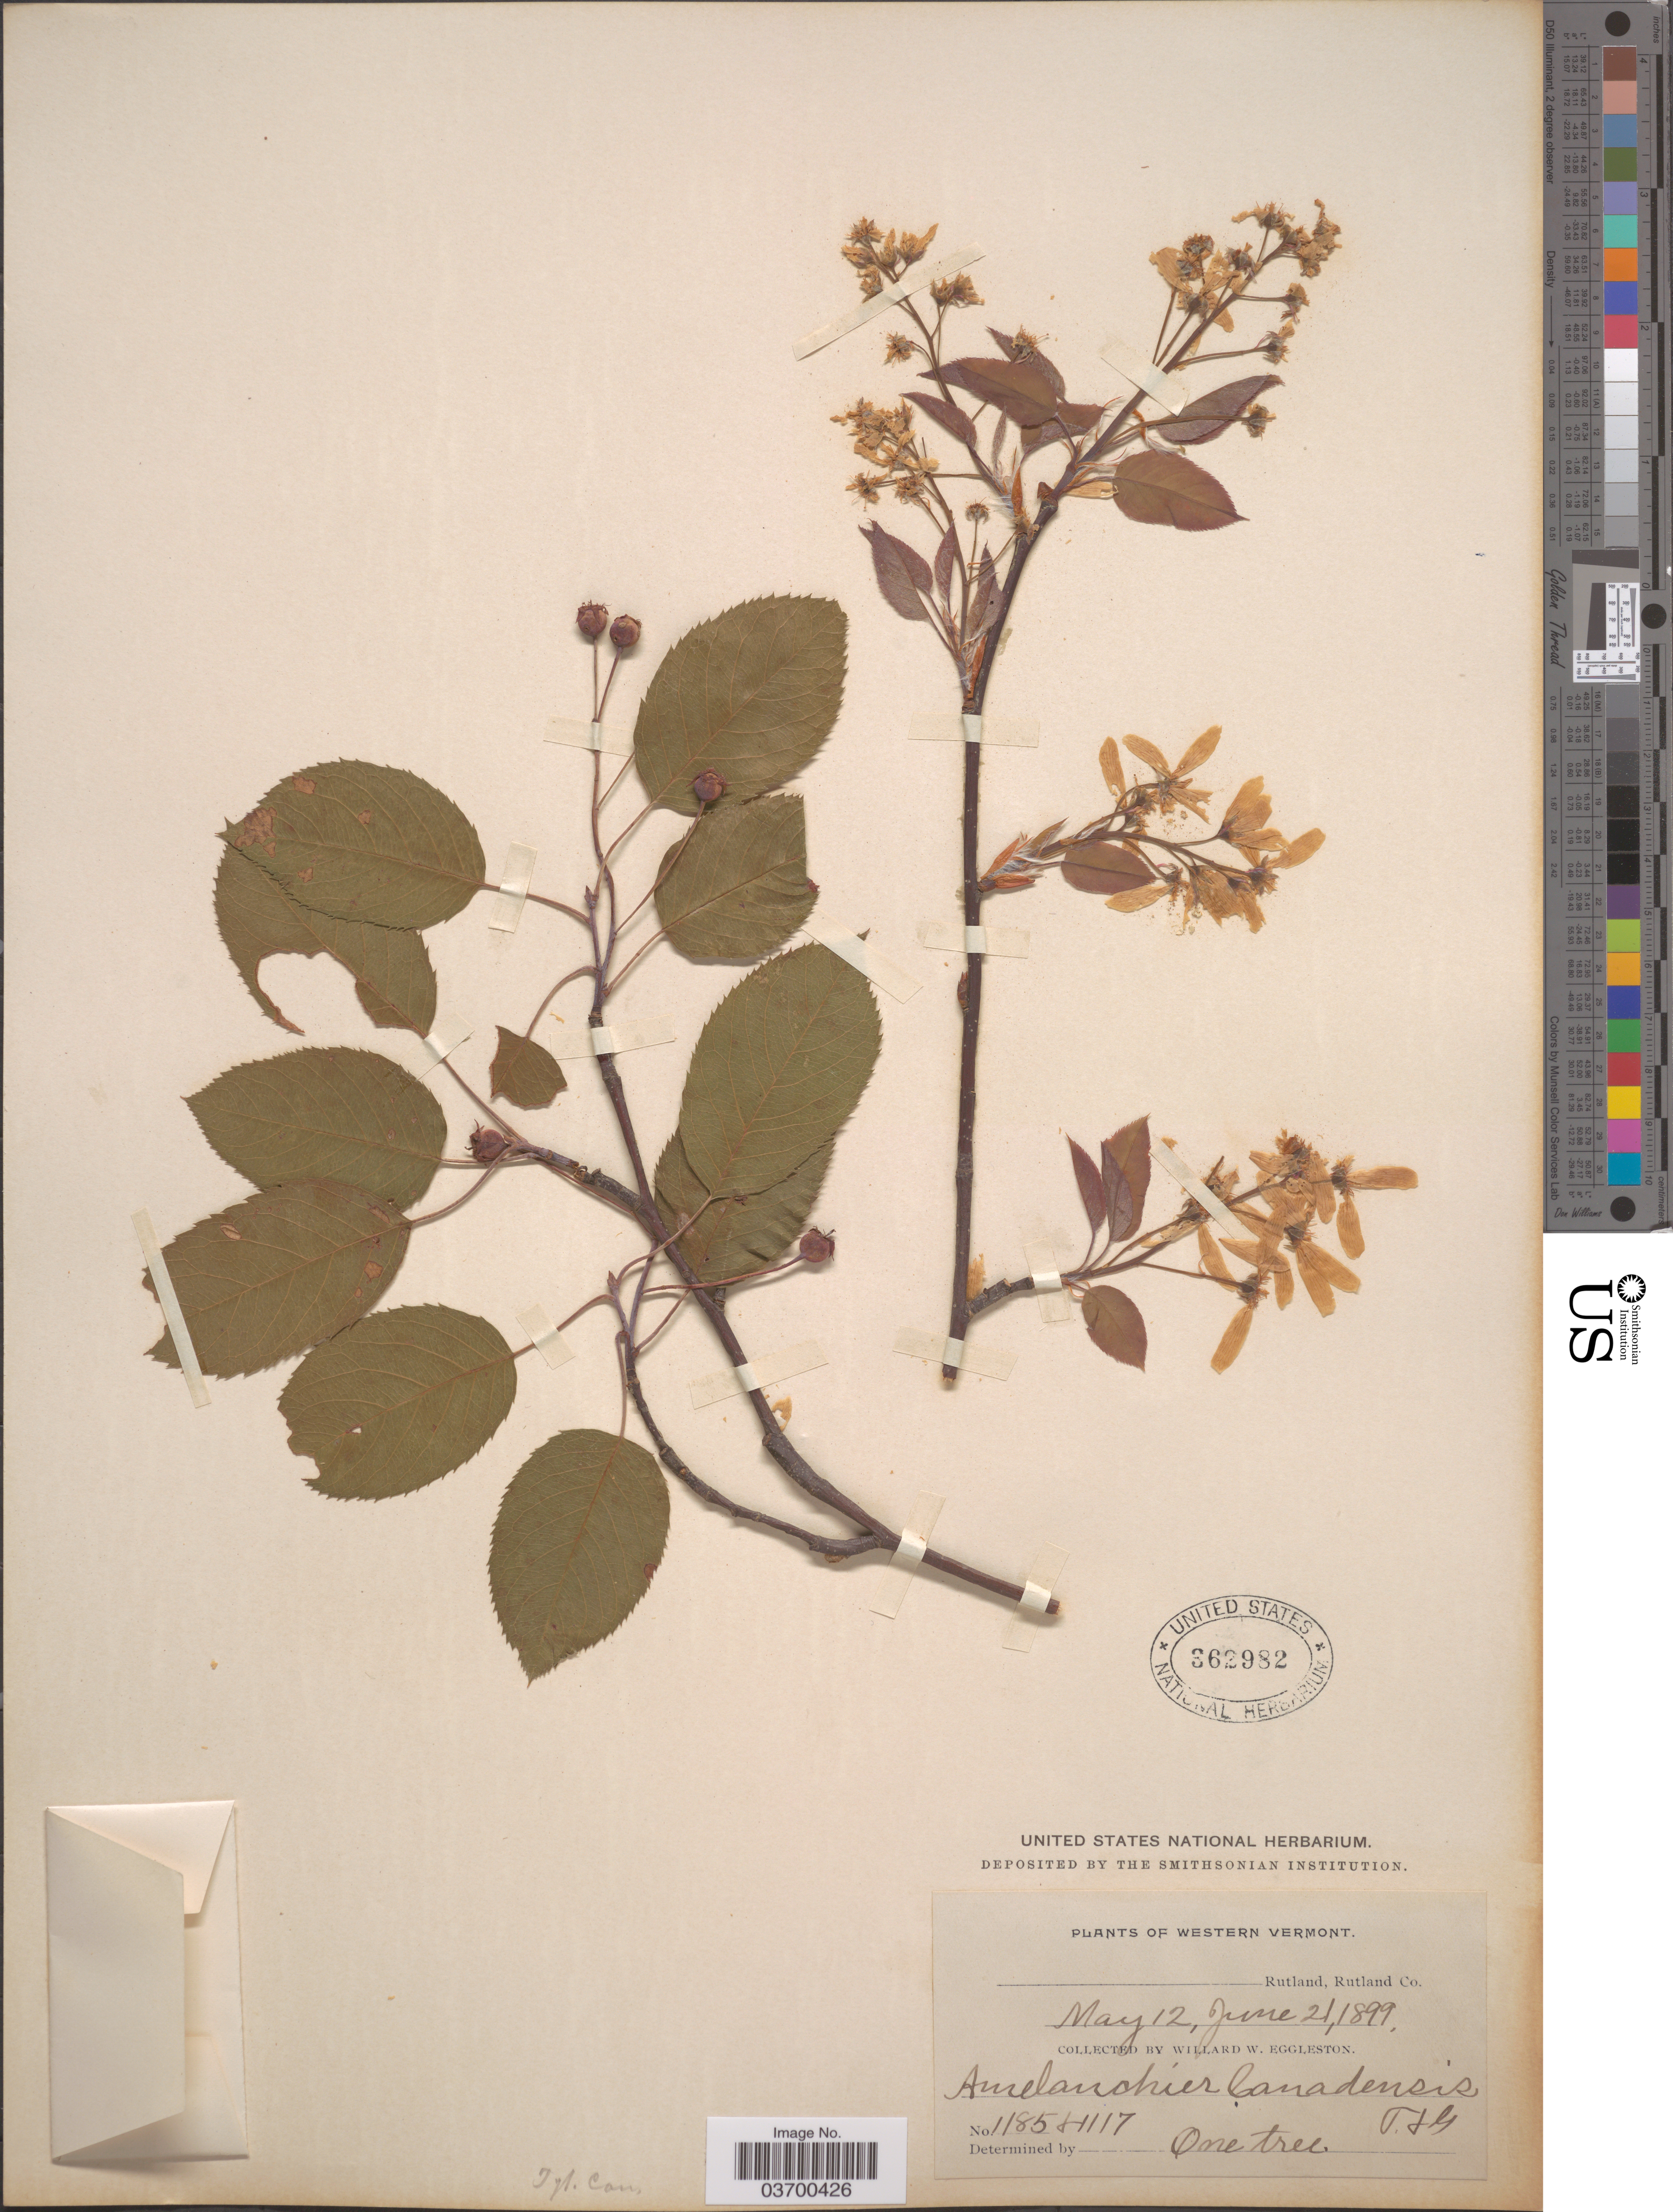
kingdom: Plantae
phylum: Tracheophyta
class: Magnoliopsida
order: Rosales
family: Rosaceae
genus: Amelanchier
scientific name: Amelanchier canadensis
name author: (L.) Medic.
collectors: W. W. Eggleston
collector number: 1185/1117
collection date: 1899-05-12/1899-06-21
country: United States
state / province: Vermont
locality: Western Vermont. Rutland, Rutland Co [unsure placement]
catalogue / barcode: US 362982